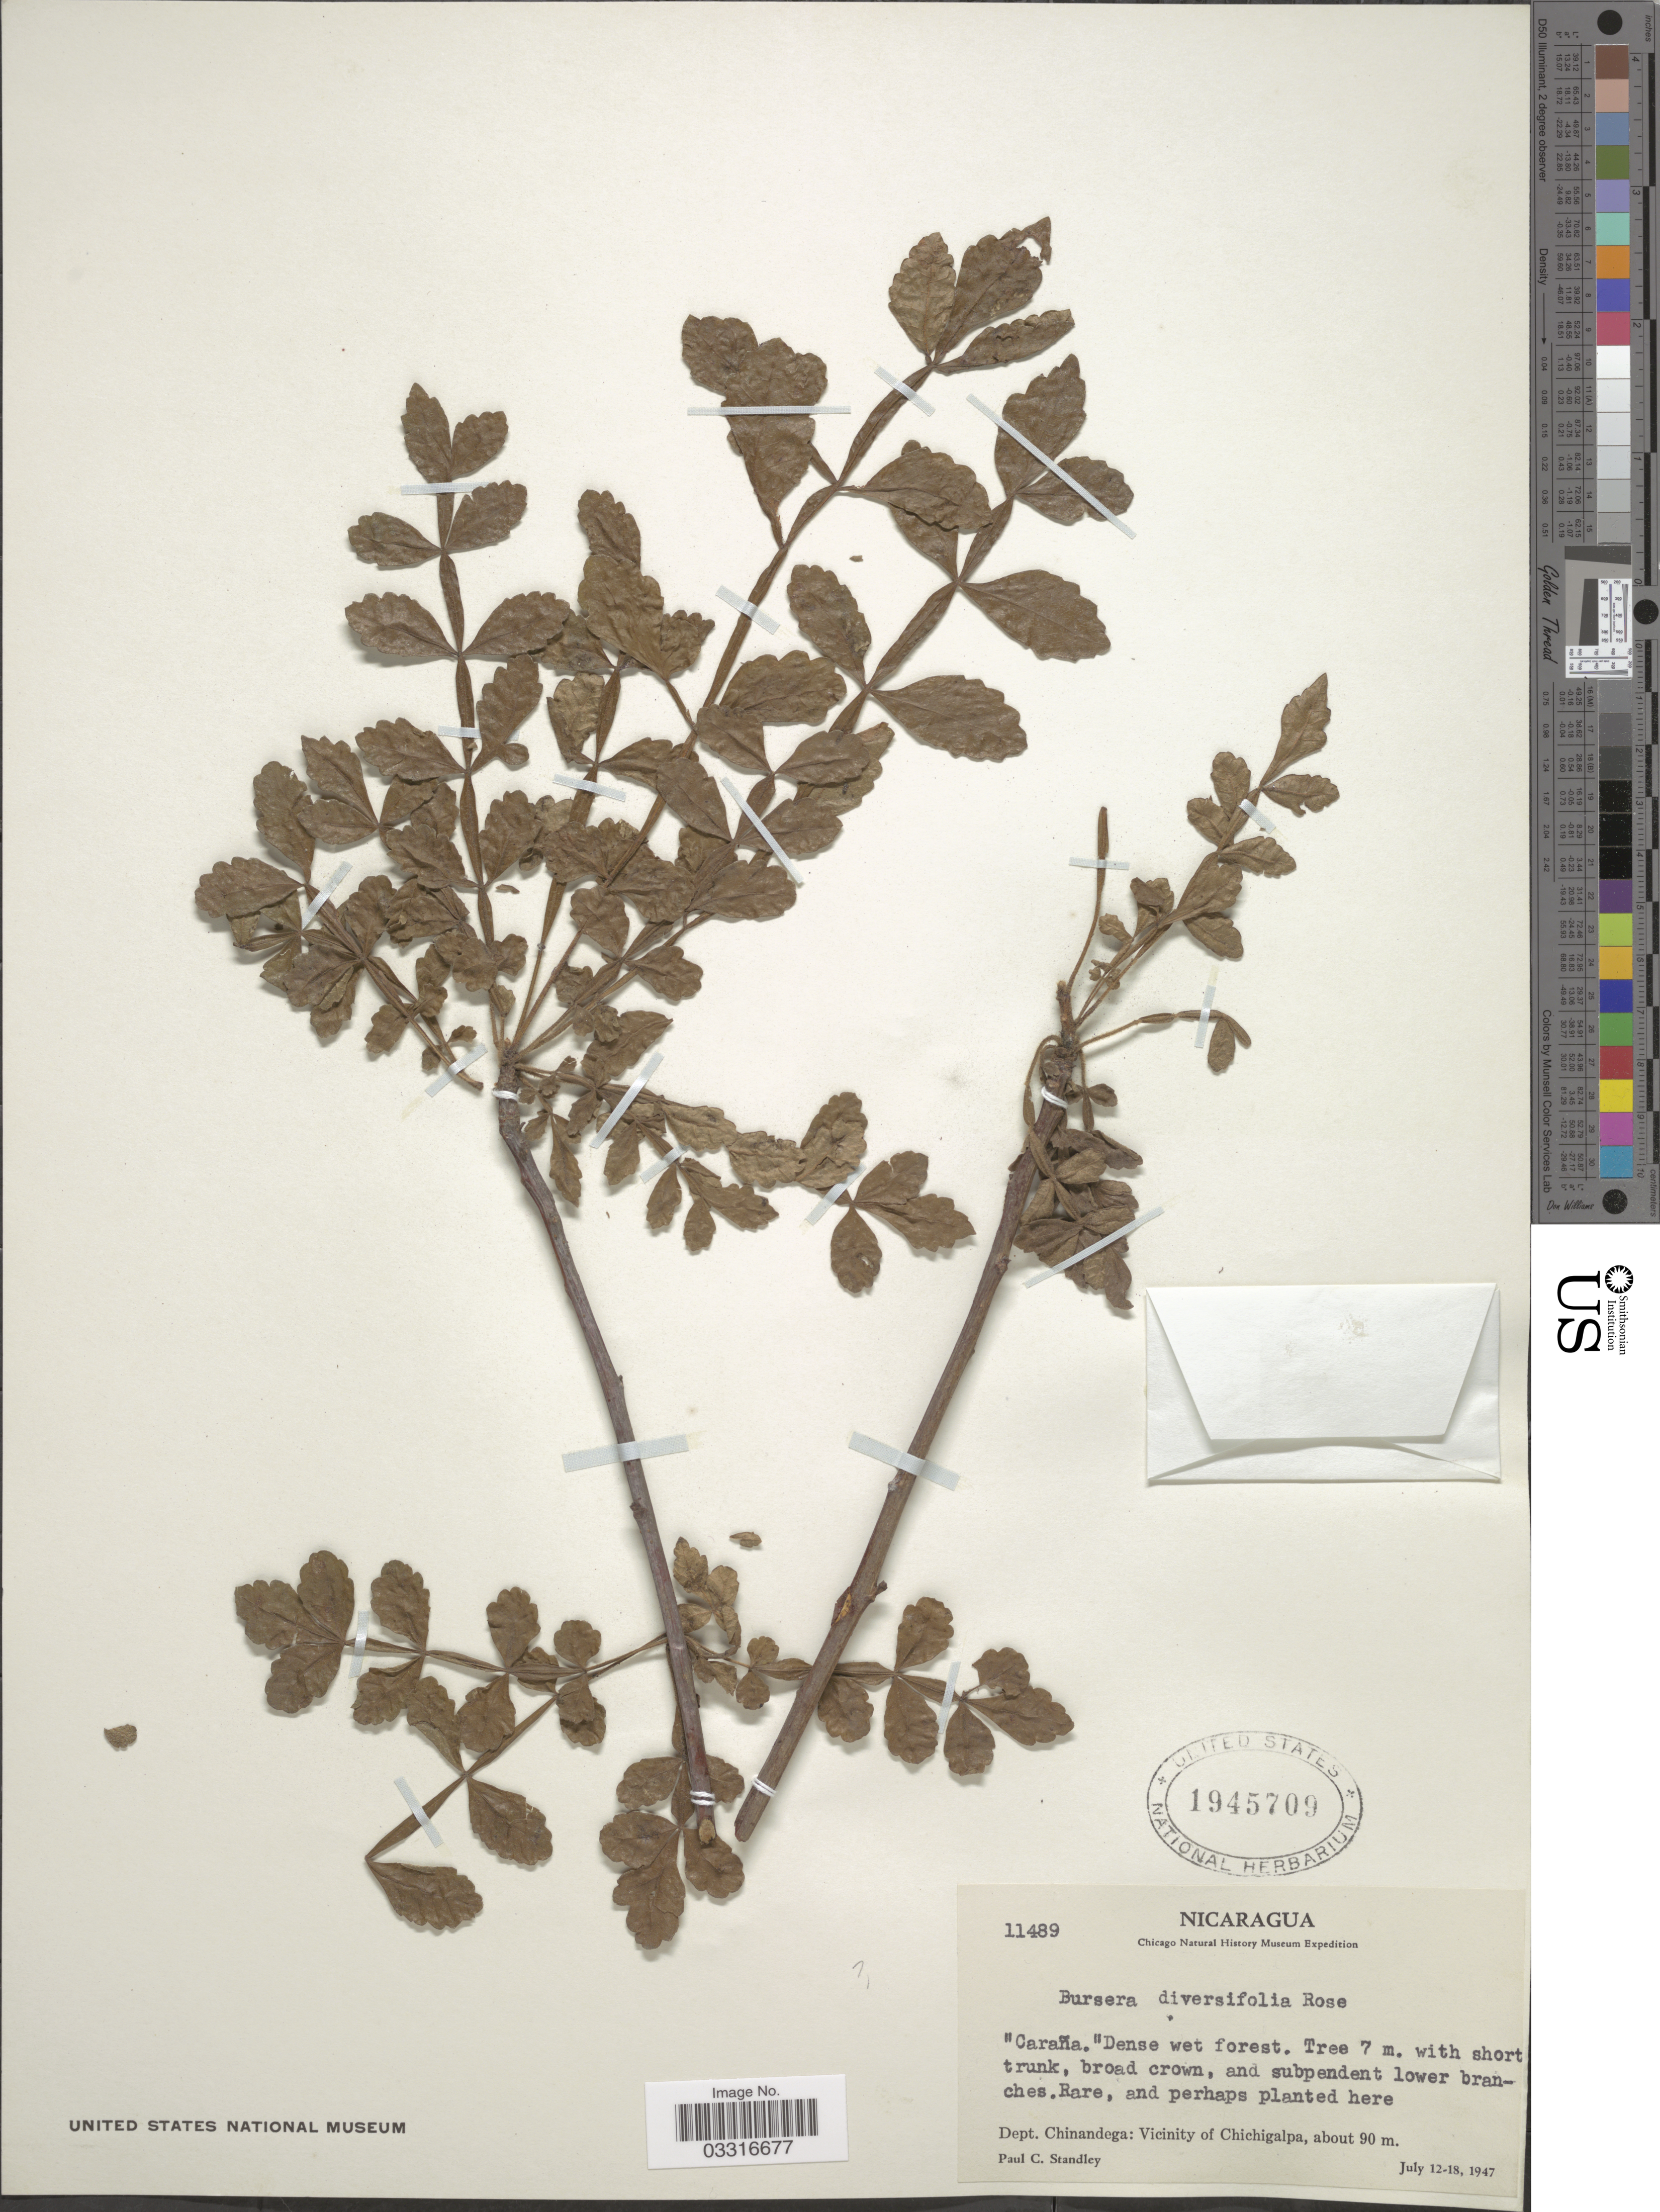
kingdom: Plantae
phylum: Tracheophyta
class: Magnoliopsida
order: Sapindales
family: Burseraceae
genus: Bursera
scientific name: Bursera diversifolia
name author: Rose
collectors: P. C. Standley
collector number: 11489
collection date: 1947-07-12/1947-07-18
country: Nicaragua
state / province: Chinandega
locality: Dept. Chinandega: Vicinity of Chichigalpa.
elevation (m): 90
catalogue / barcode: US 1945709